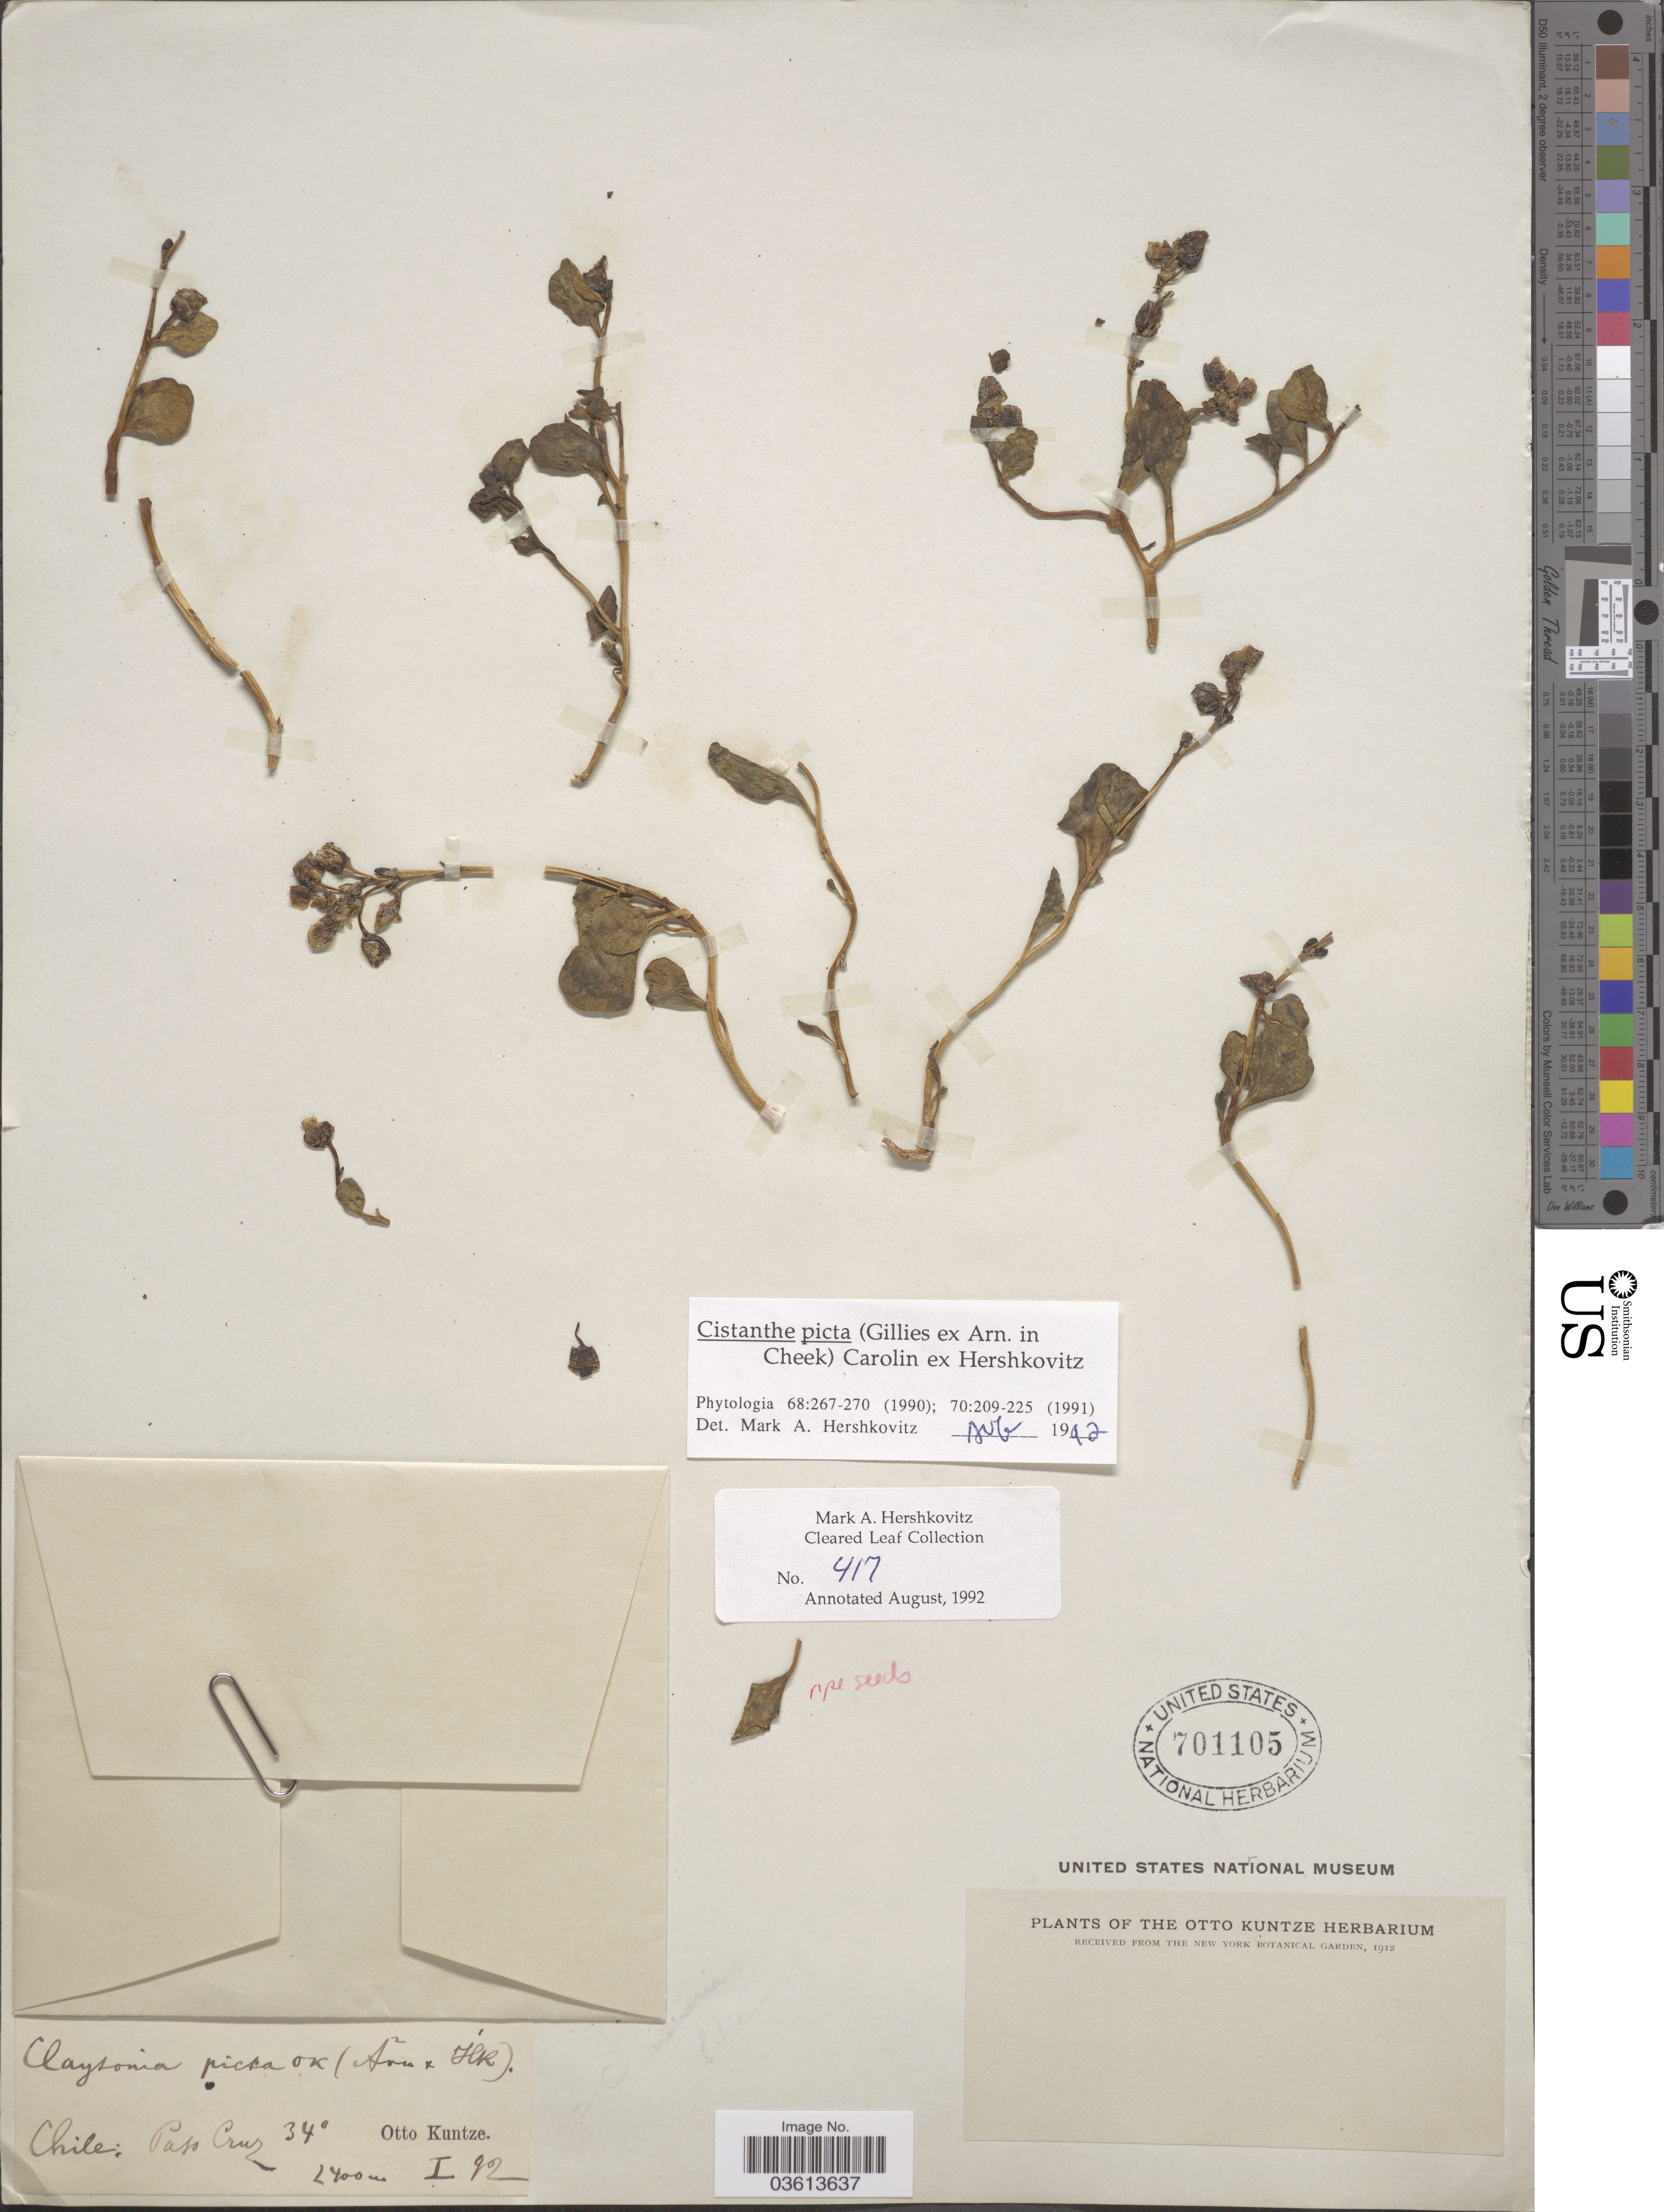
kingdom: Plantae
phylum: Tracheophyta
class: Magnoliopsida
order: Caryophyllales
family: Montiaceae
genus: Cistanthe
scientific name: Cistanthe picta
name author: (Gillies ex Arn.) Carolin ex Hershk.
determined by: Hershkovitz, M. A.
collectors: C.E.O. Kuntze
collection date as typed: Transcribed d/m/y: /1/92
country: Chile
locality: Paso Cruz.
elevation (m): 2400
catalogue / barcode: US 701105